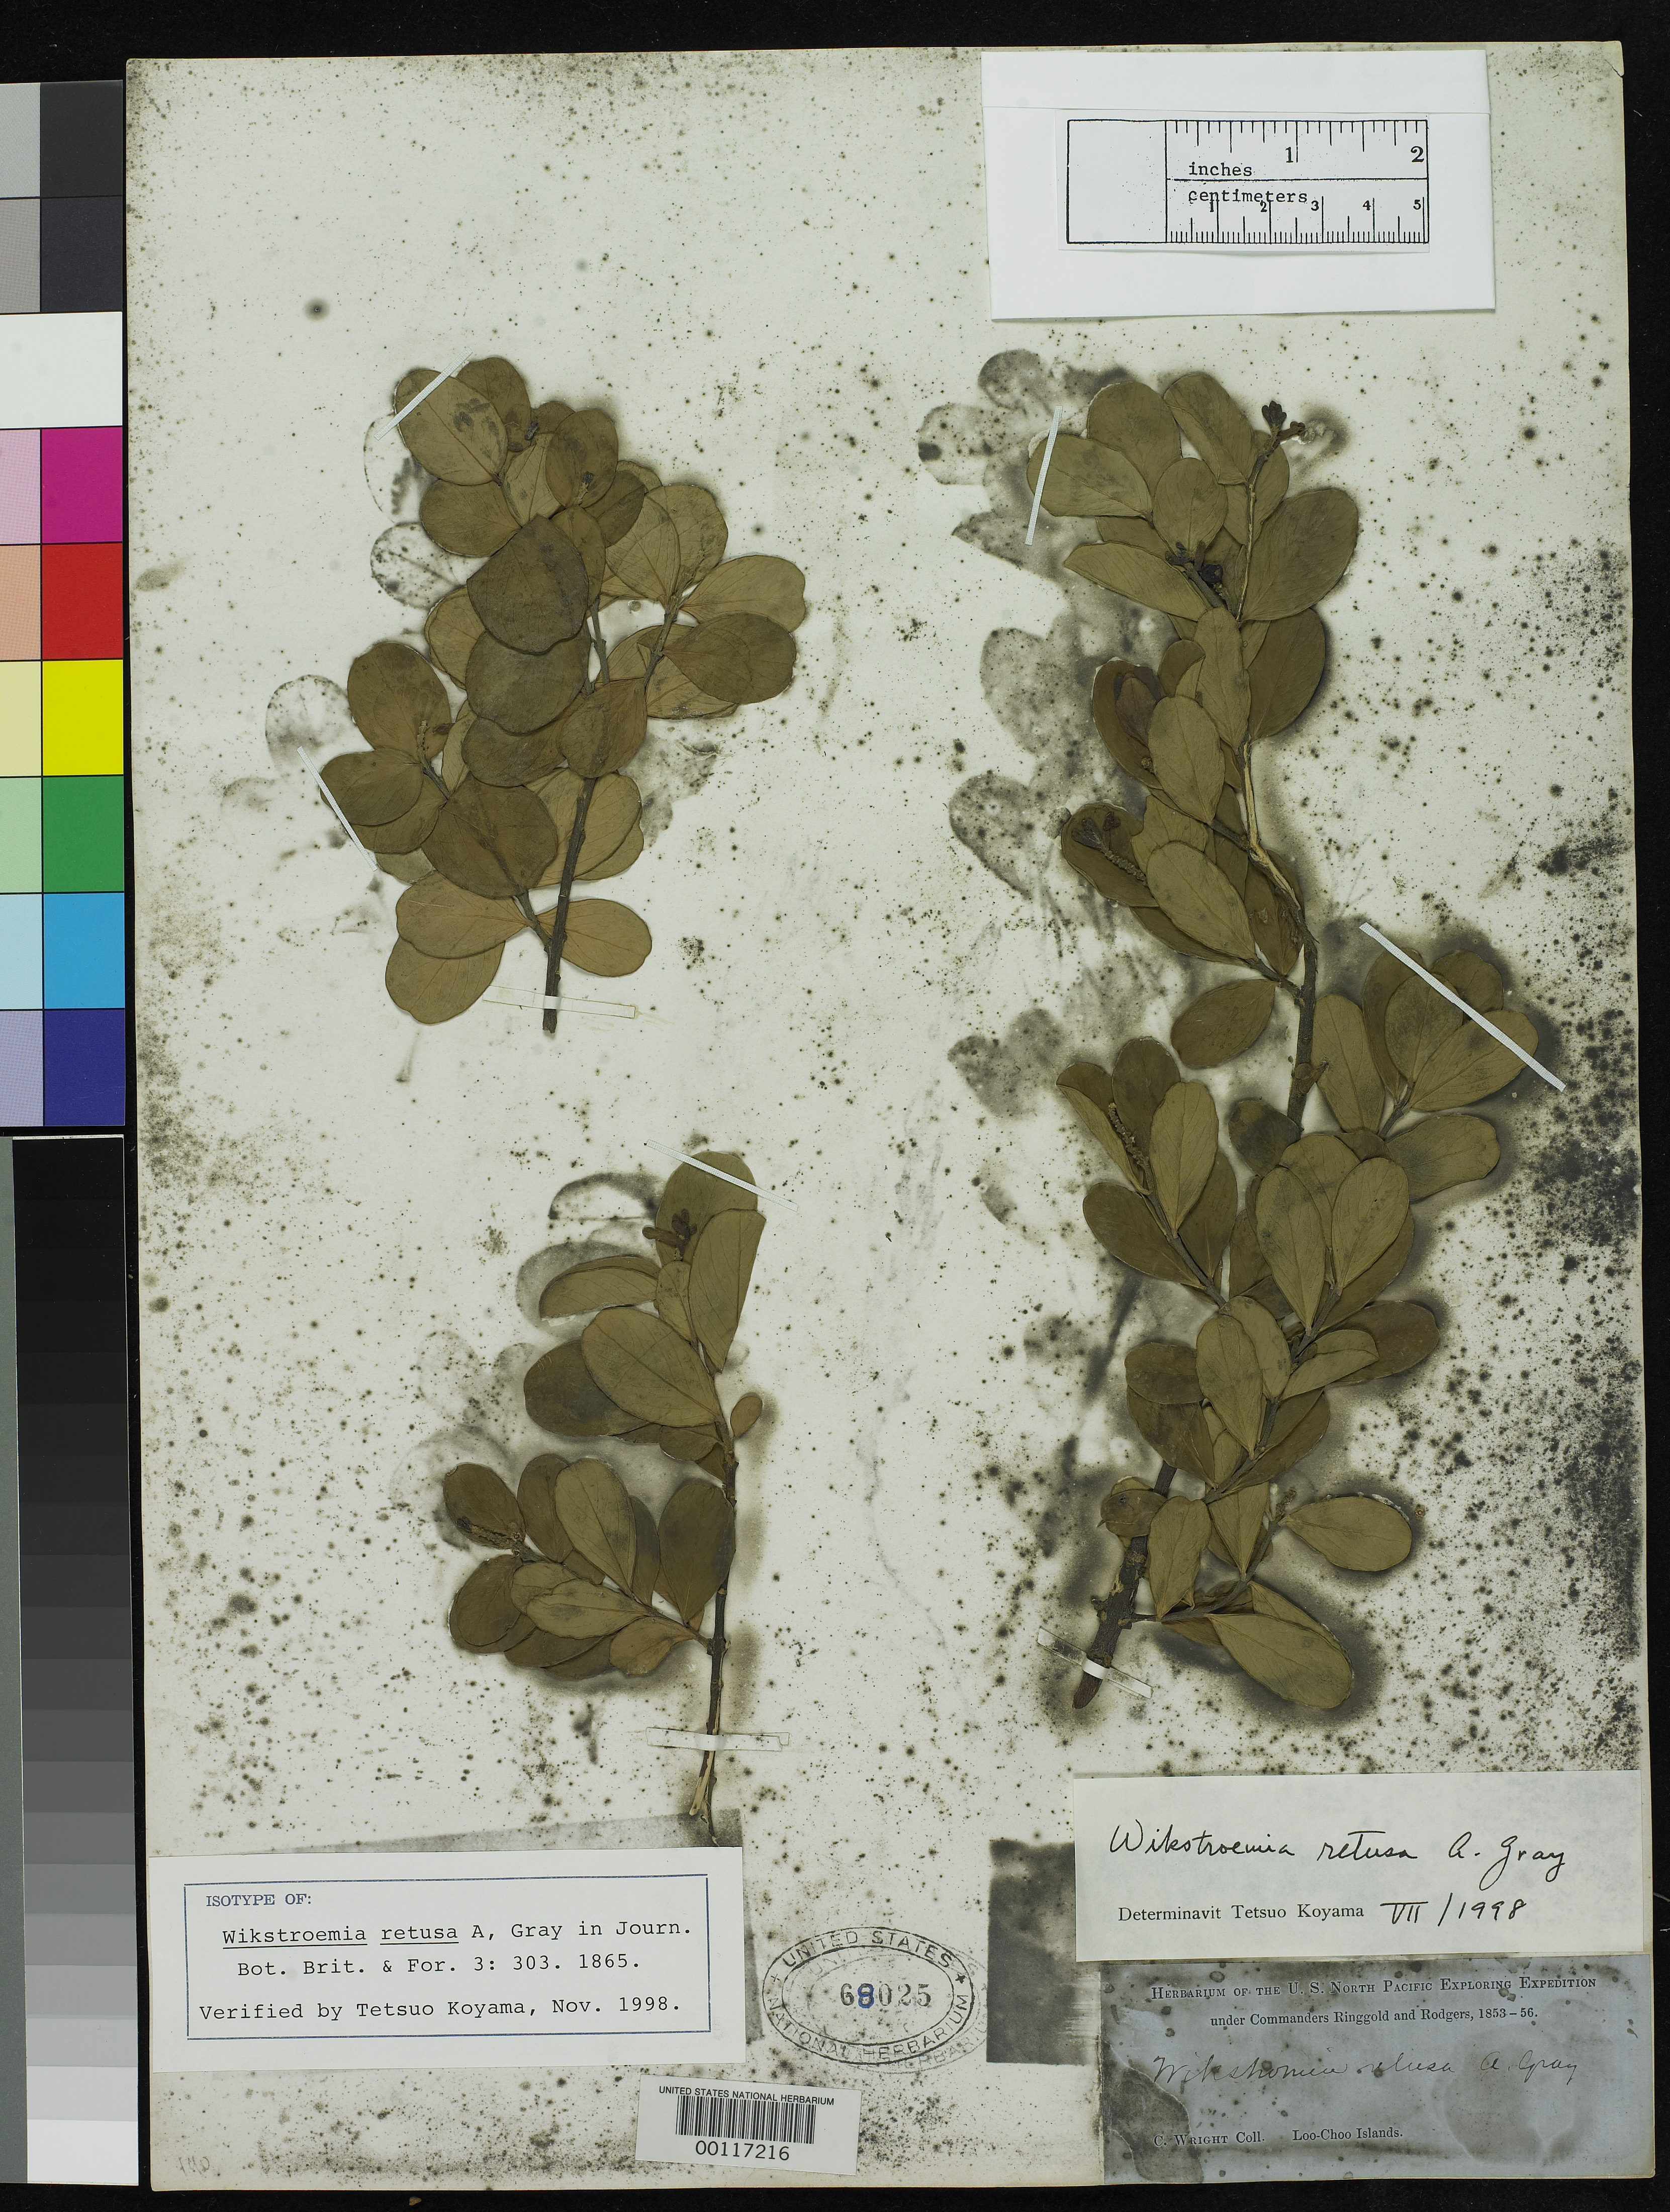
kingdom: Plantae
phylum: Tracheophyta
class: Magnoliopsida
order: Malvales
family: Thymelaeaceae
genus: Wikstroemia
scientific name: Wikstroemia retusa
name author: A. Gray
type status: Isotype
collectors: C. Wright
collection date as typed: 1853 to -- --- 1856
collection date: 1853/1856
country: Japan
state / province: Okinawa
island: Ryukyu Is.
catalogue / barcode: US 68025